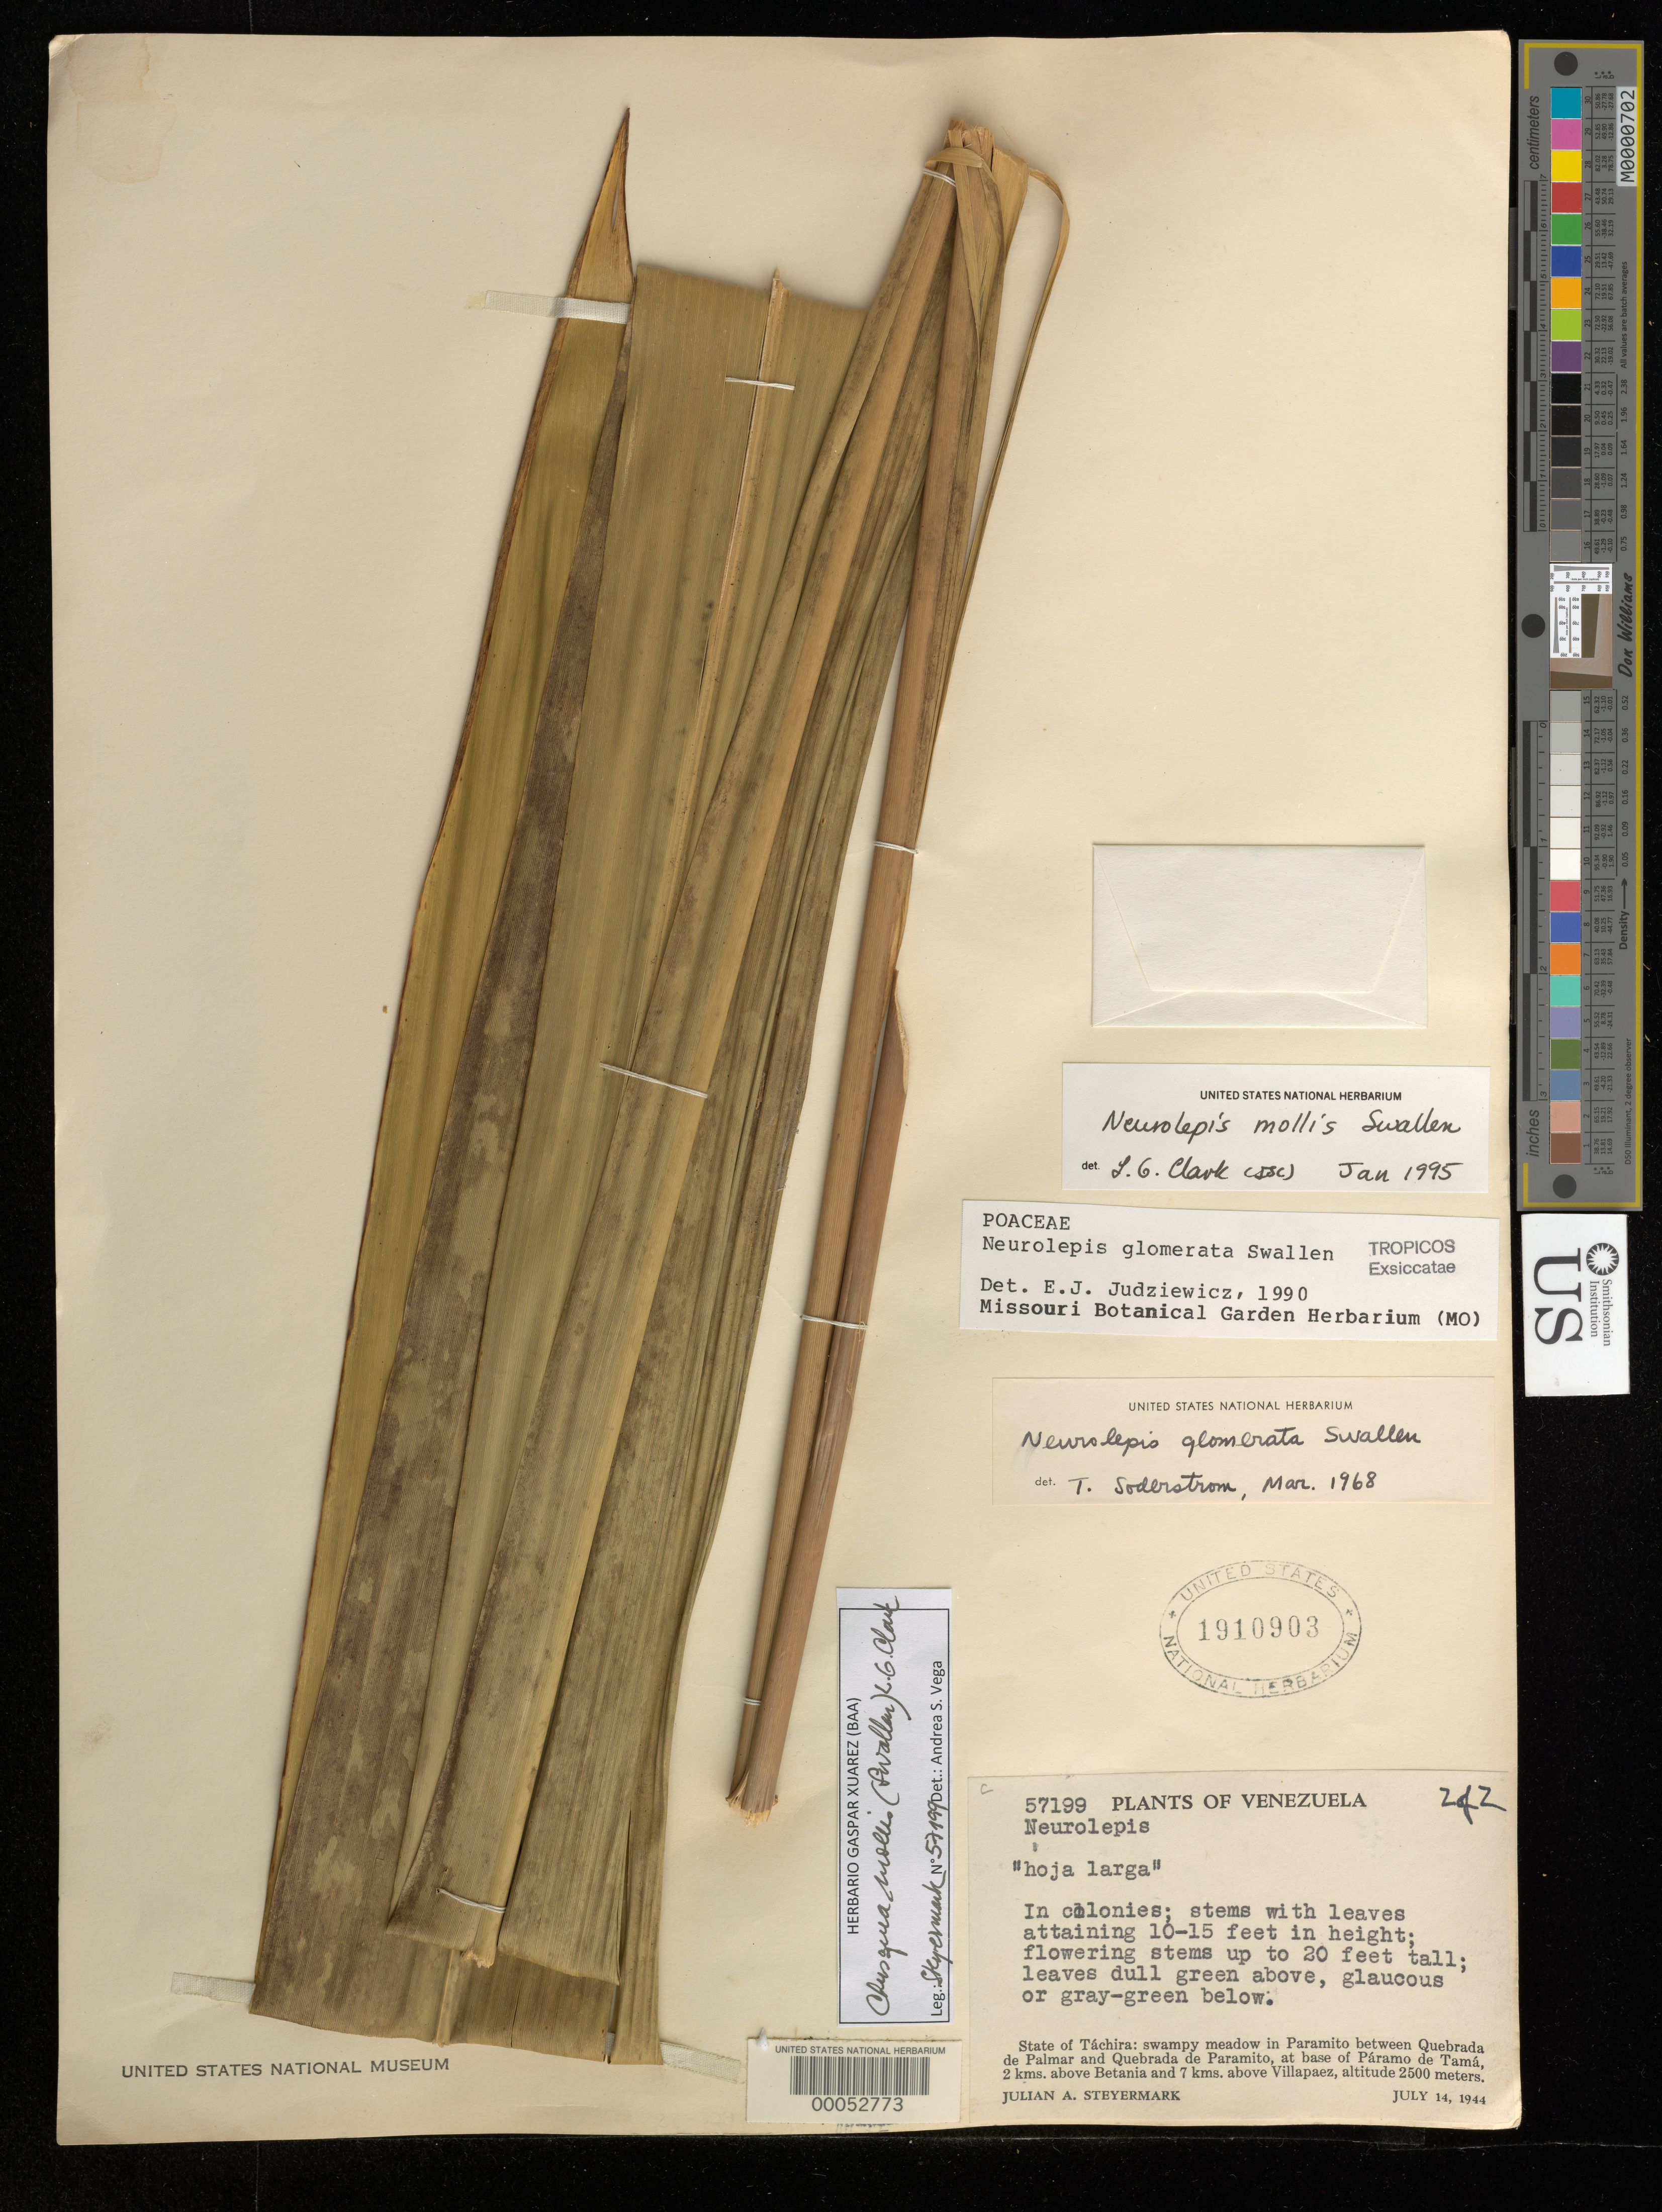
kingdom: Plantae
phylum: Tracheophyta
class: Liliopsida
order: Poales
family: Poaceae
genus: Chusquea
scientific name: Chusquea mollis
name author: (Swallen) L.G. Clark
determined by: Vega, A. S.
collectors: J. Steyermark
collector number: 57199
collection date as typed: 14 Jul 1944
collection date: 1944-07-14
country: Venezuela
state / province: Tachira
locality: Paramito between quebrada de palmar and quebrada de paramito, at base of paramo de tama, 7 km above villapaez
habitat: Swampy meadow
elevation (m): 2500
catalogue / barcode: US 1910903